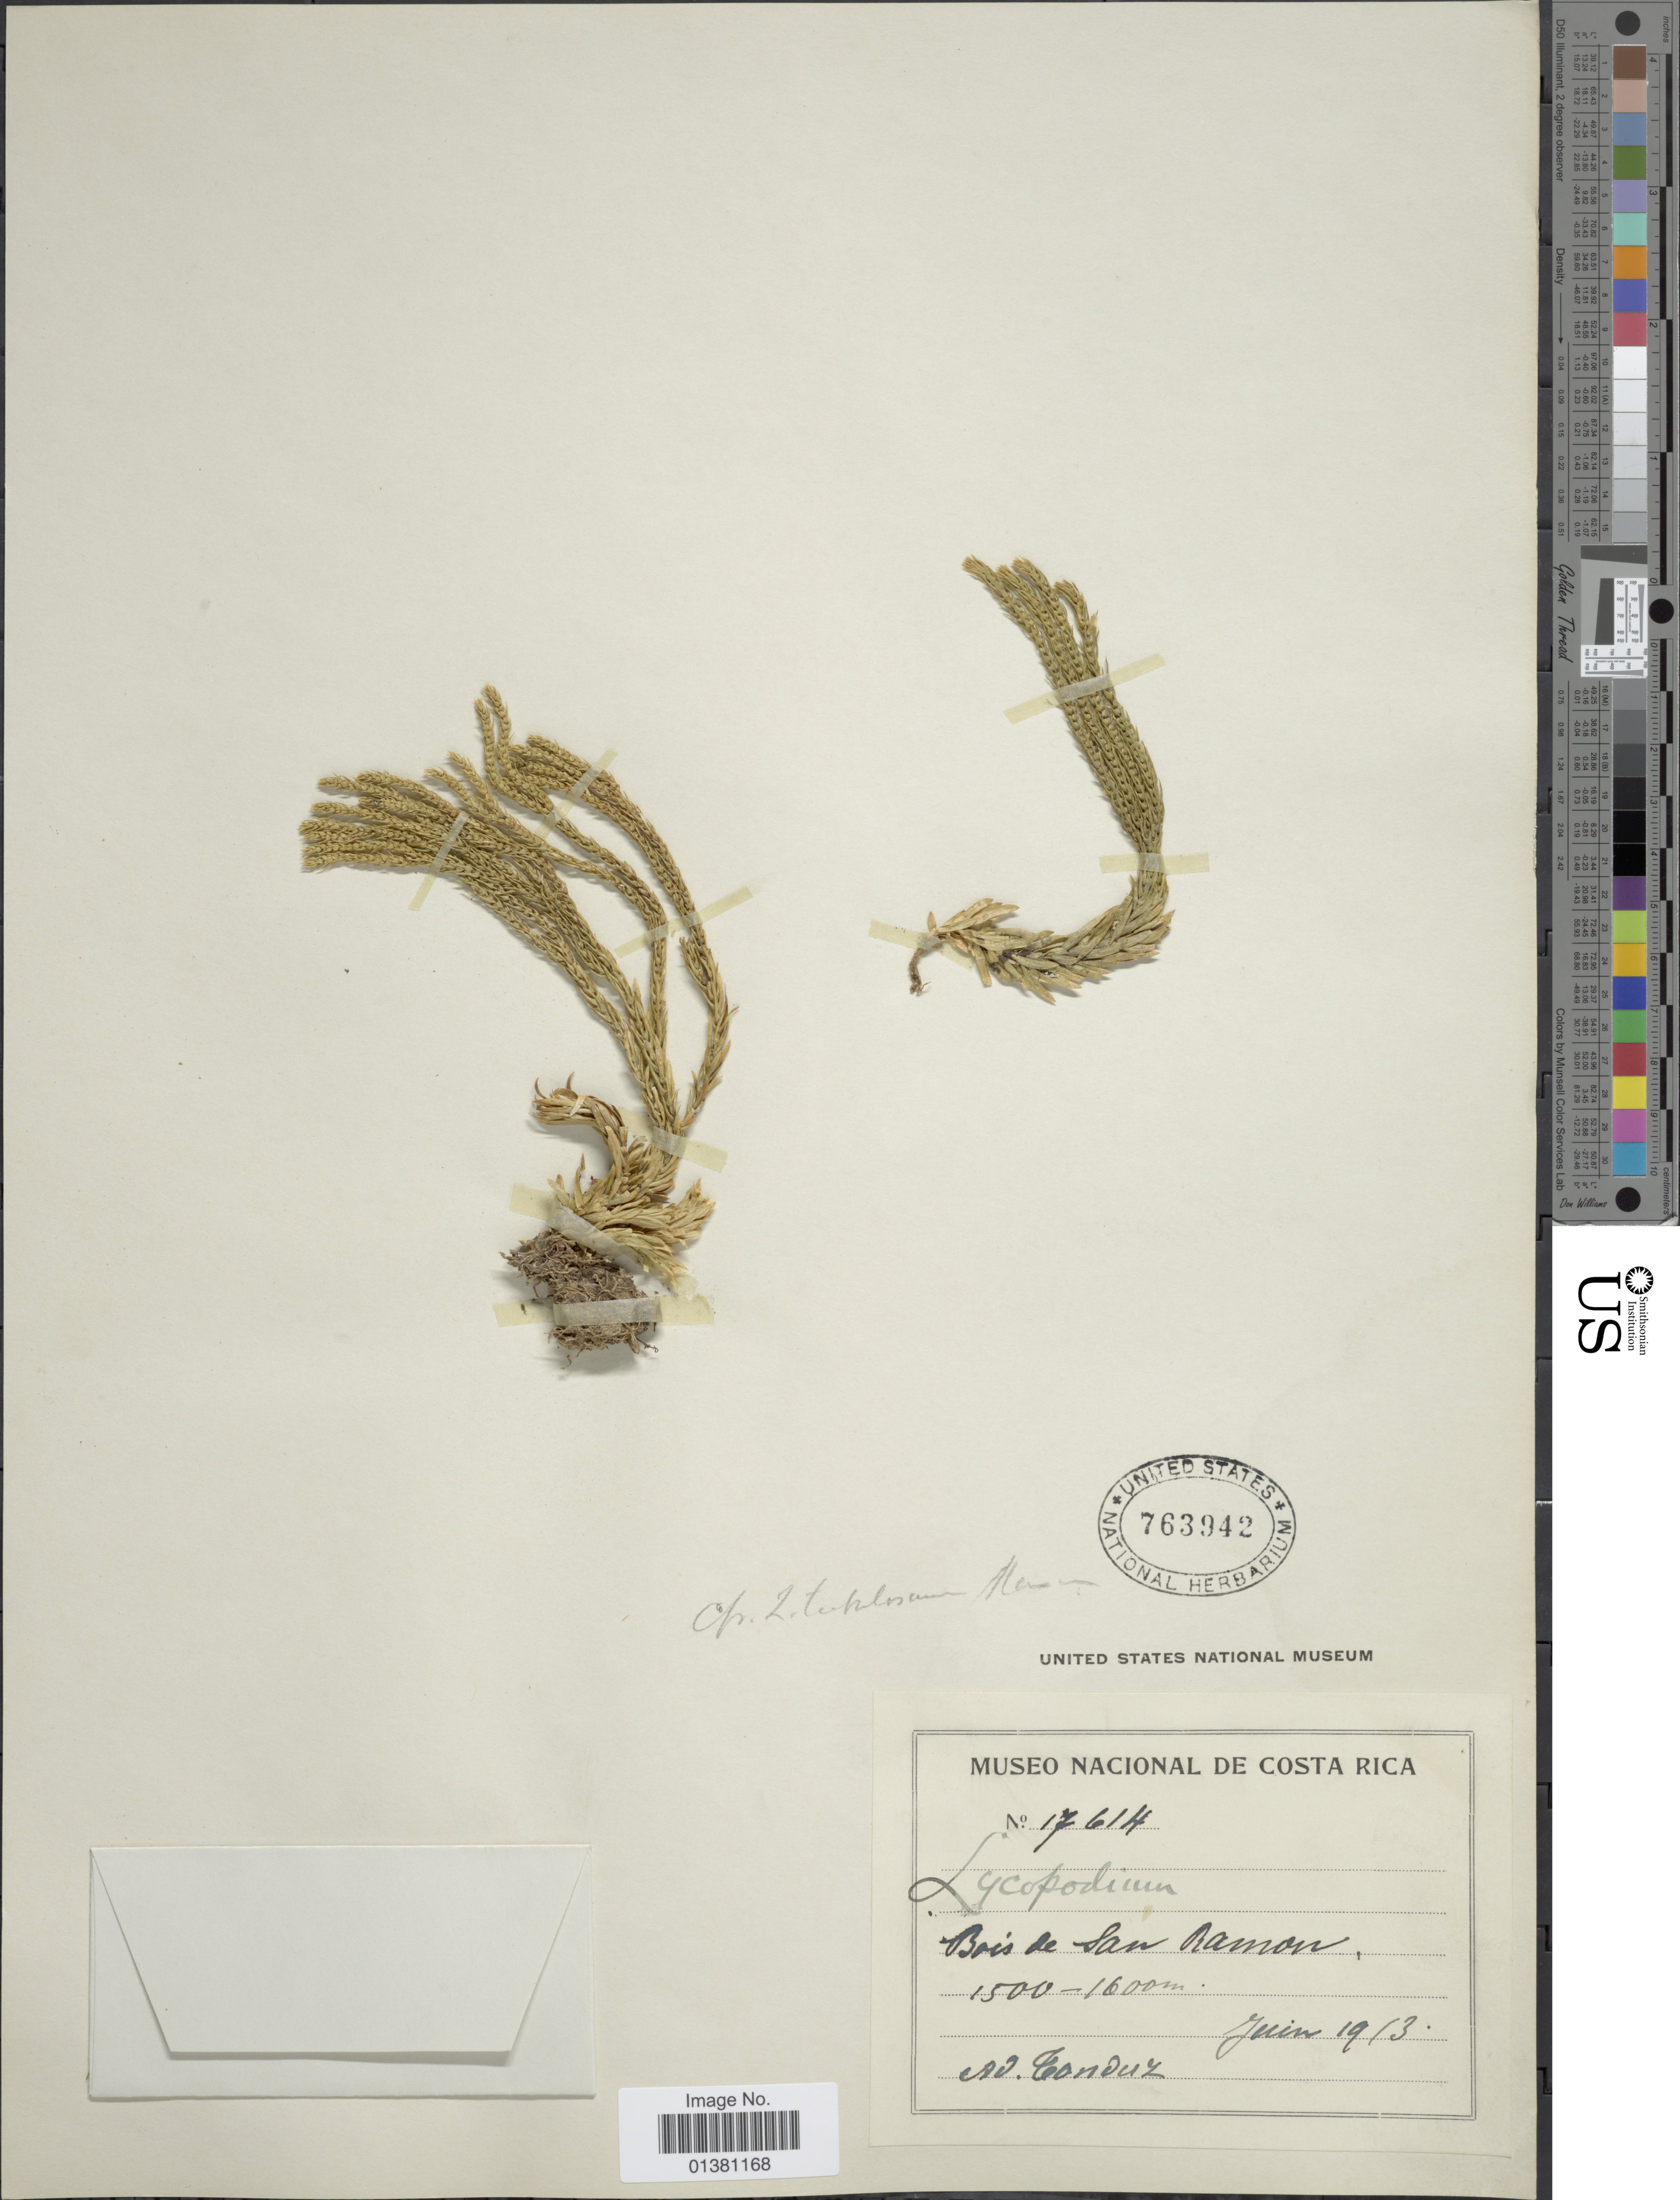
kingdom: Plantae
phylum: Tracheophyta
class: Lycopodiopsida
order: Lycopodiales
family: Lycopodiaceae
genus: Phlegmariurus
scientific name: Phlegmariurus tubulosus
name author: (Maxon) B. Øllg.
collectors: A. Tonduz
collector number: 17614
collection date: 1913-06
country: Costa Rica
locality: Bois de San Ramon.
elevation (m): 1500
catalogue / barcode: US 763942